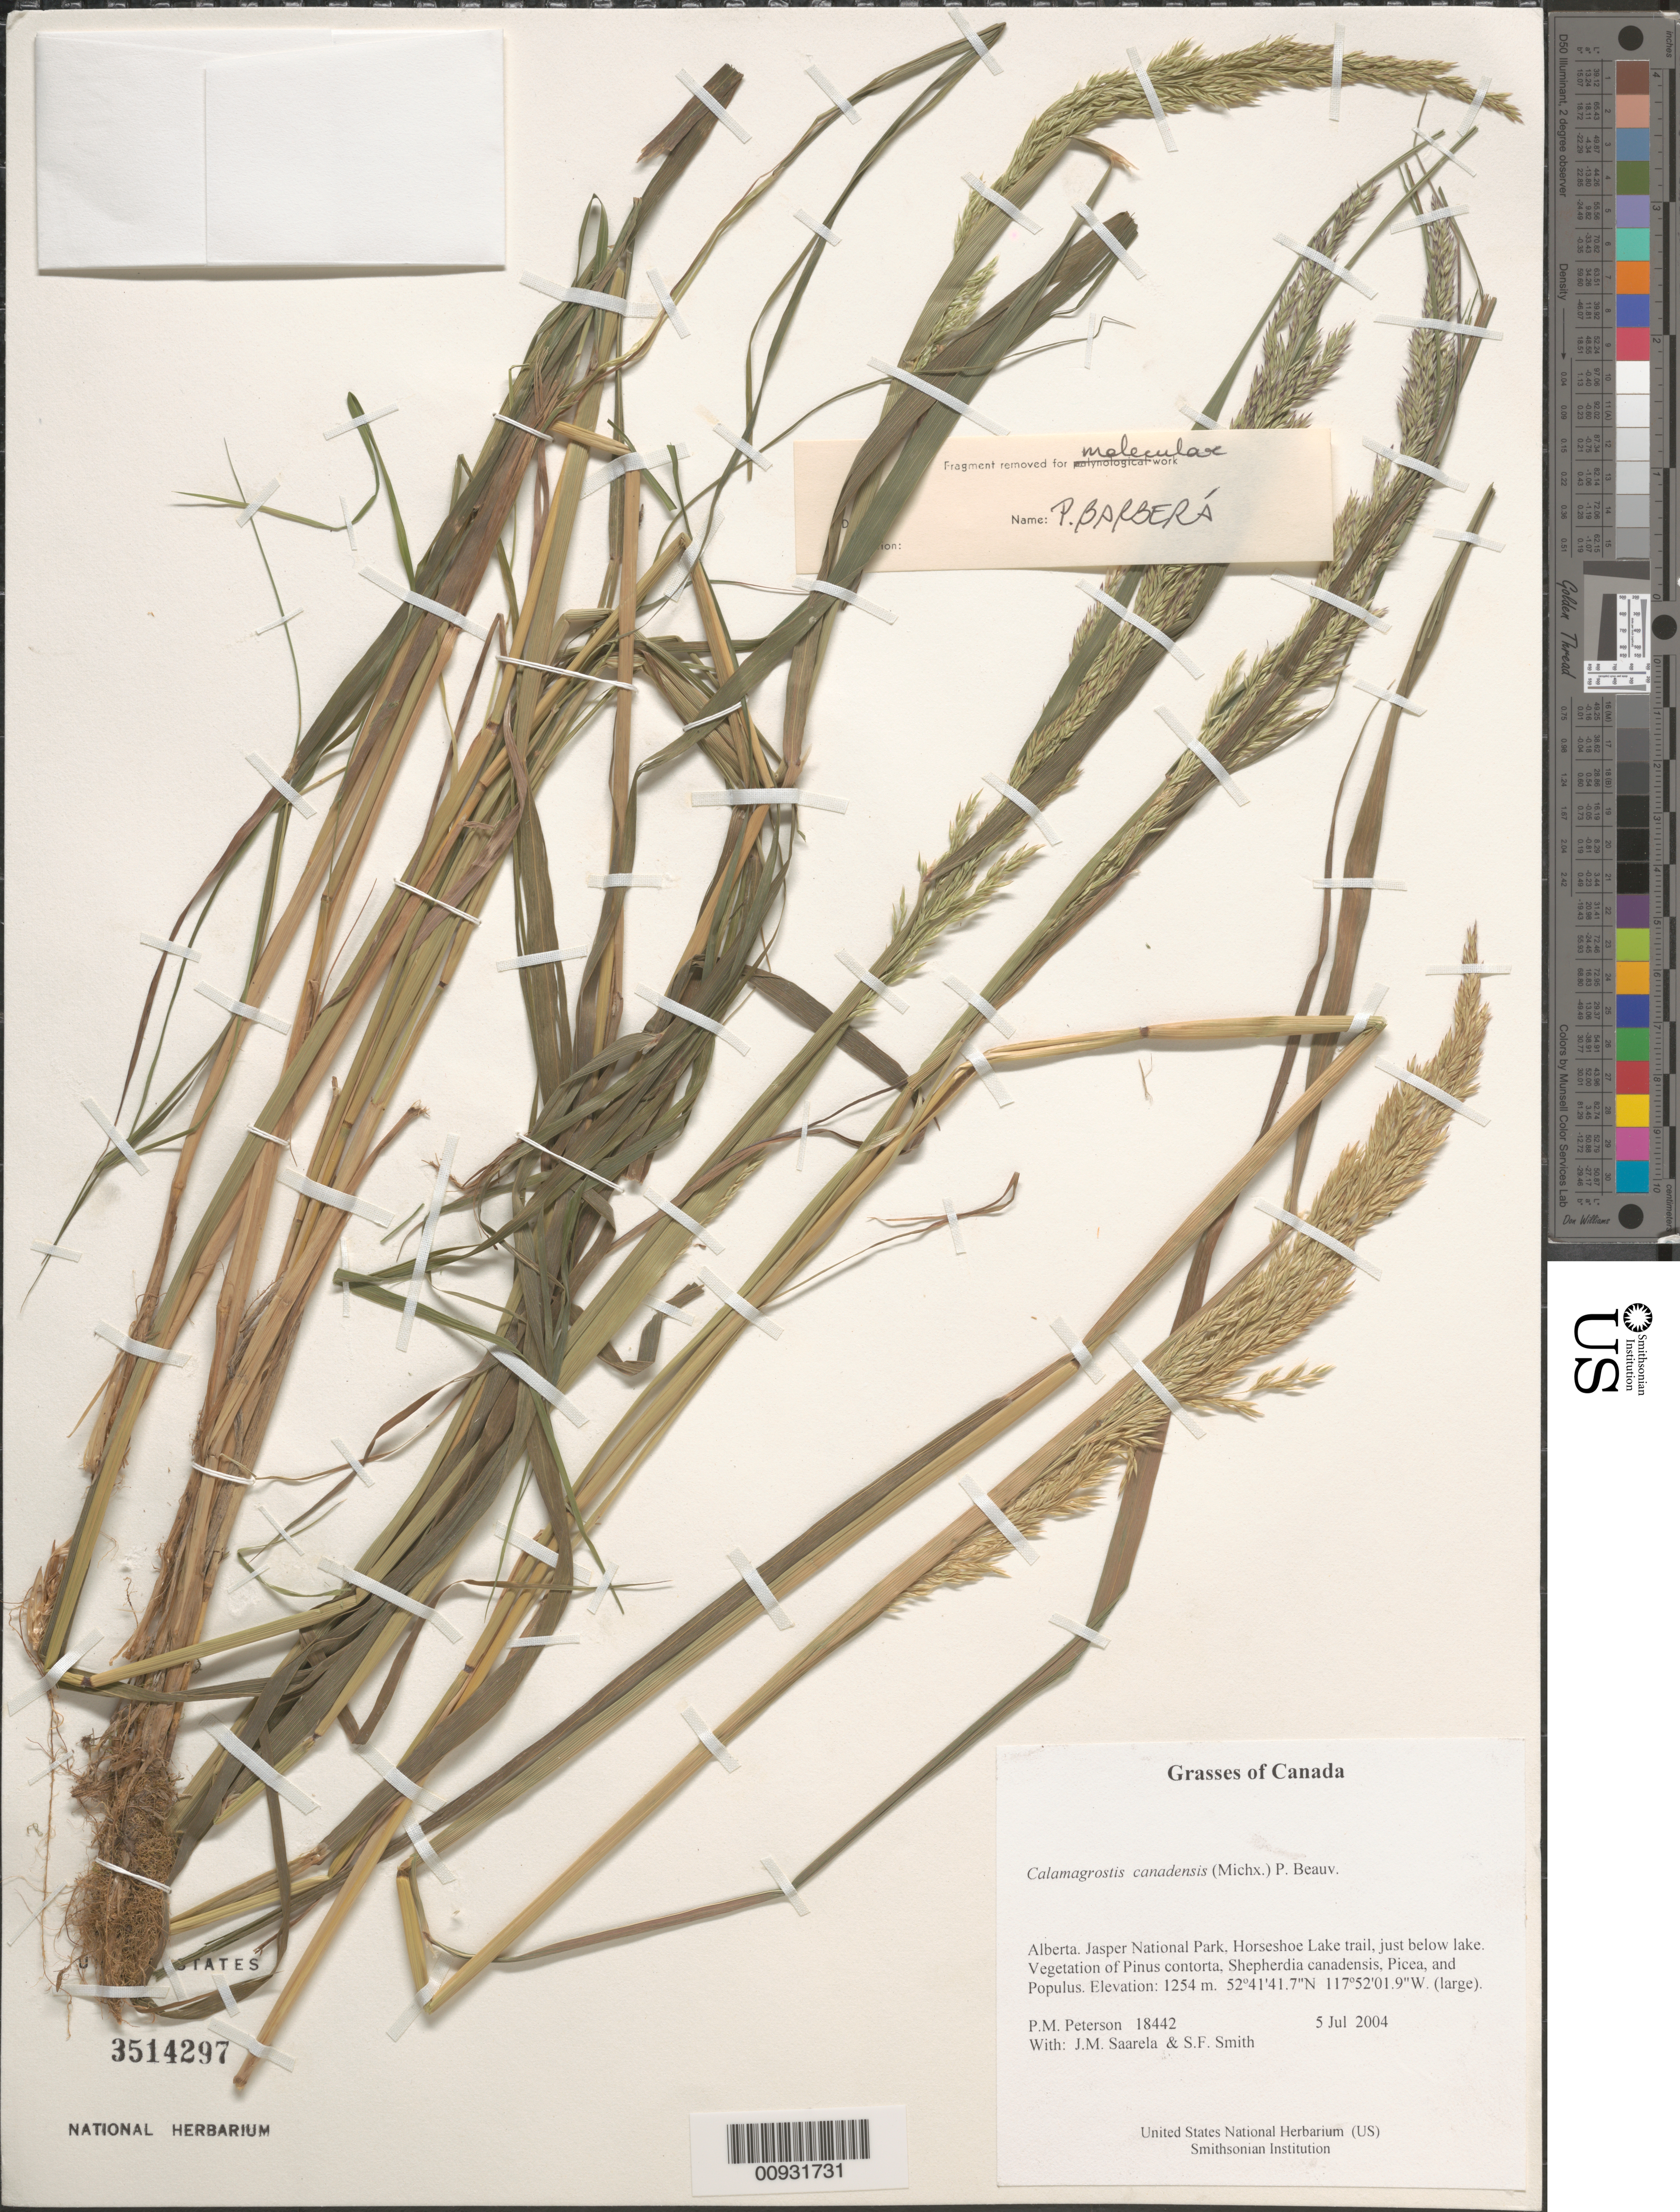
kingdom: Plantae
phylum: Tracheophyta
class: Liliopsida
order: Poales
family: Poaceae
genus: Calamagrostis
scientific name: Calamagrostis canadensis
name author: (Michx.) P. Beauv.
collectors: P. M. Peterson, J. Saarela & S.F. Smith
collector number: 18442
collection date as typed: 05 Jul 2004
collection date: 2004-07-05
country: Canada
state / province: Alberta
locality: Jasper National Park, Horseshoe Lake trail, just below lake. Vegetation of Pinus contorta, Shepherdia canadensis, Picea, and Populus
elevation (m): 1254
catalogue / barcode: US 3514297